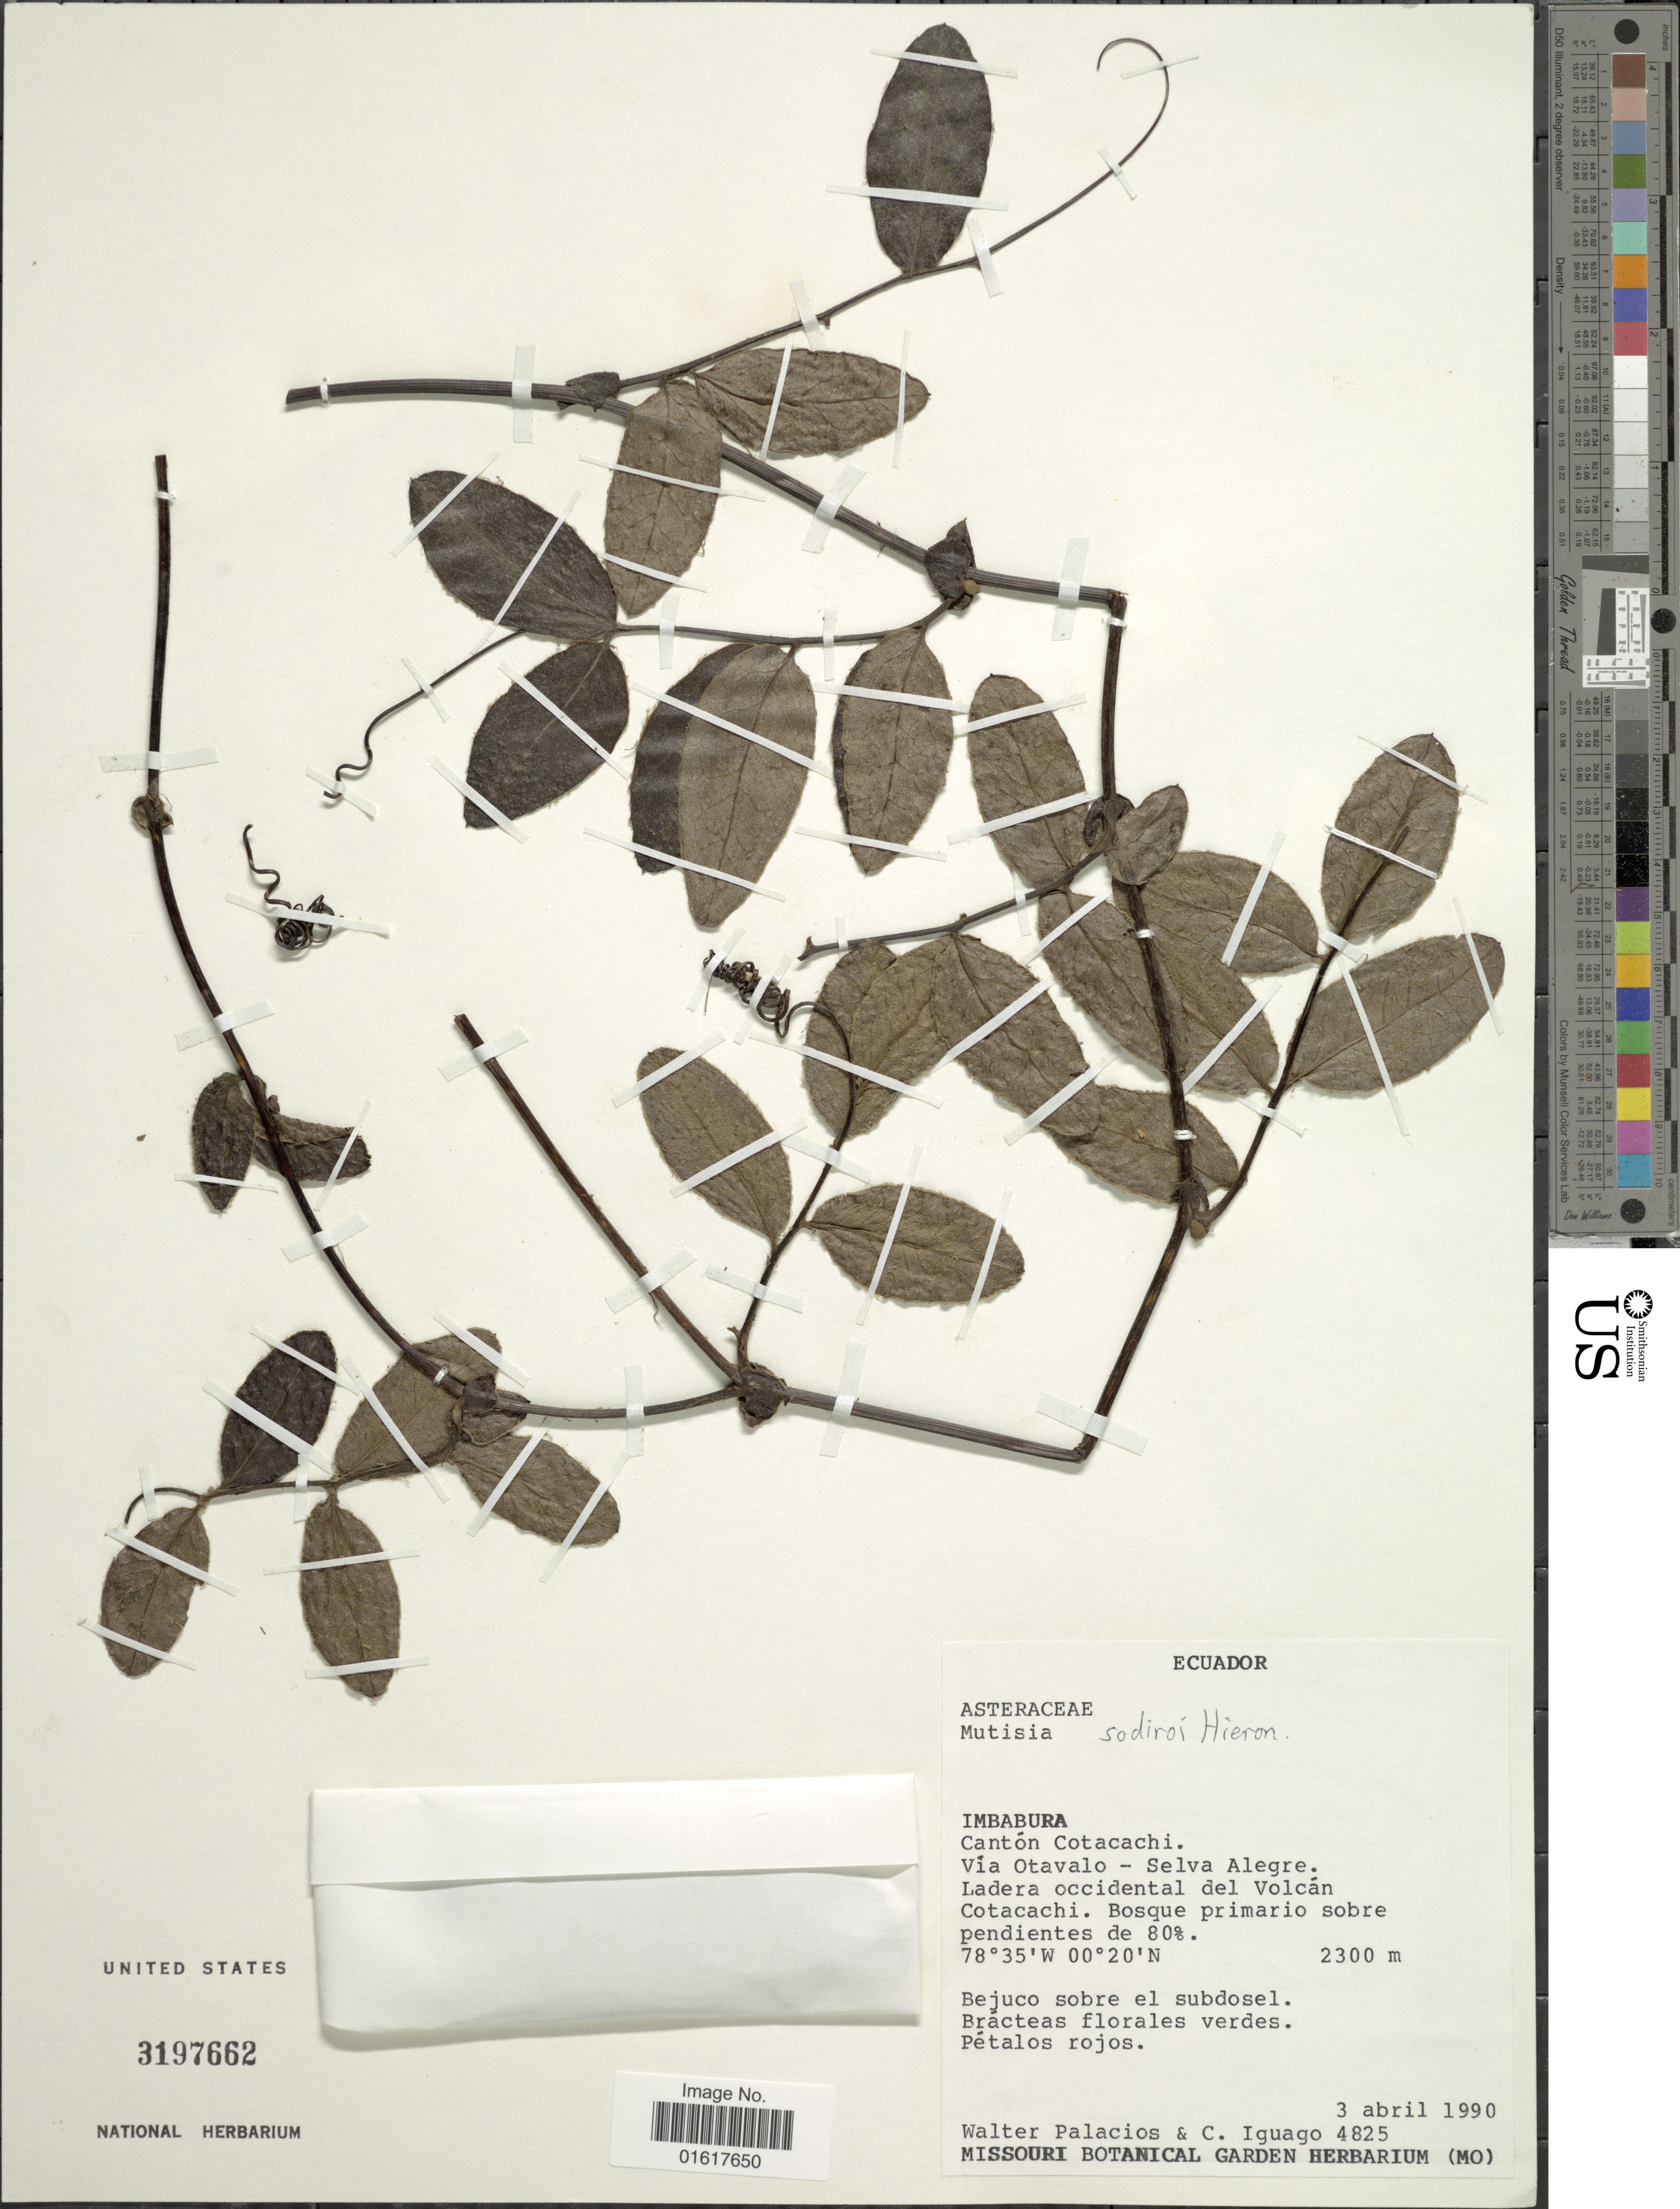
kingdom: Plantae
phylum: Tracheophyta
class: Magnoliopsida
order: Asterales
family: Asteraceae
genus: Mutisia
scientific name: Mutisia sodiroi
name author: Hieron.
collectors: W. Palacios & C. Iguago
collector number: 4825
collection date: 1990-04-03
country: Ecuador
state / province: Imbabura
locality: Cantón Cotacachi. Via Otavalo - Selva Alegre. Ladera occidental del Volcán Cotacachi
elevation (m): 2300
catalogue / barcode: US 3197662